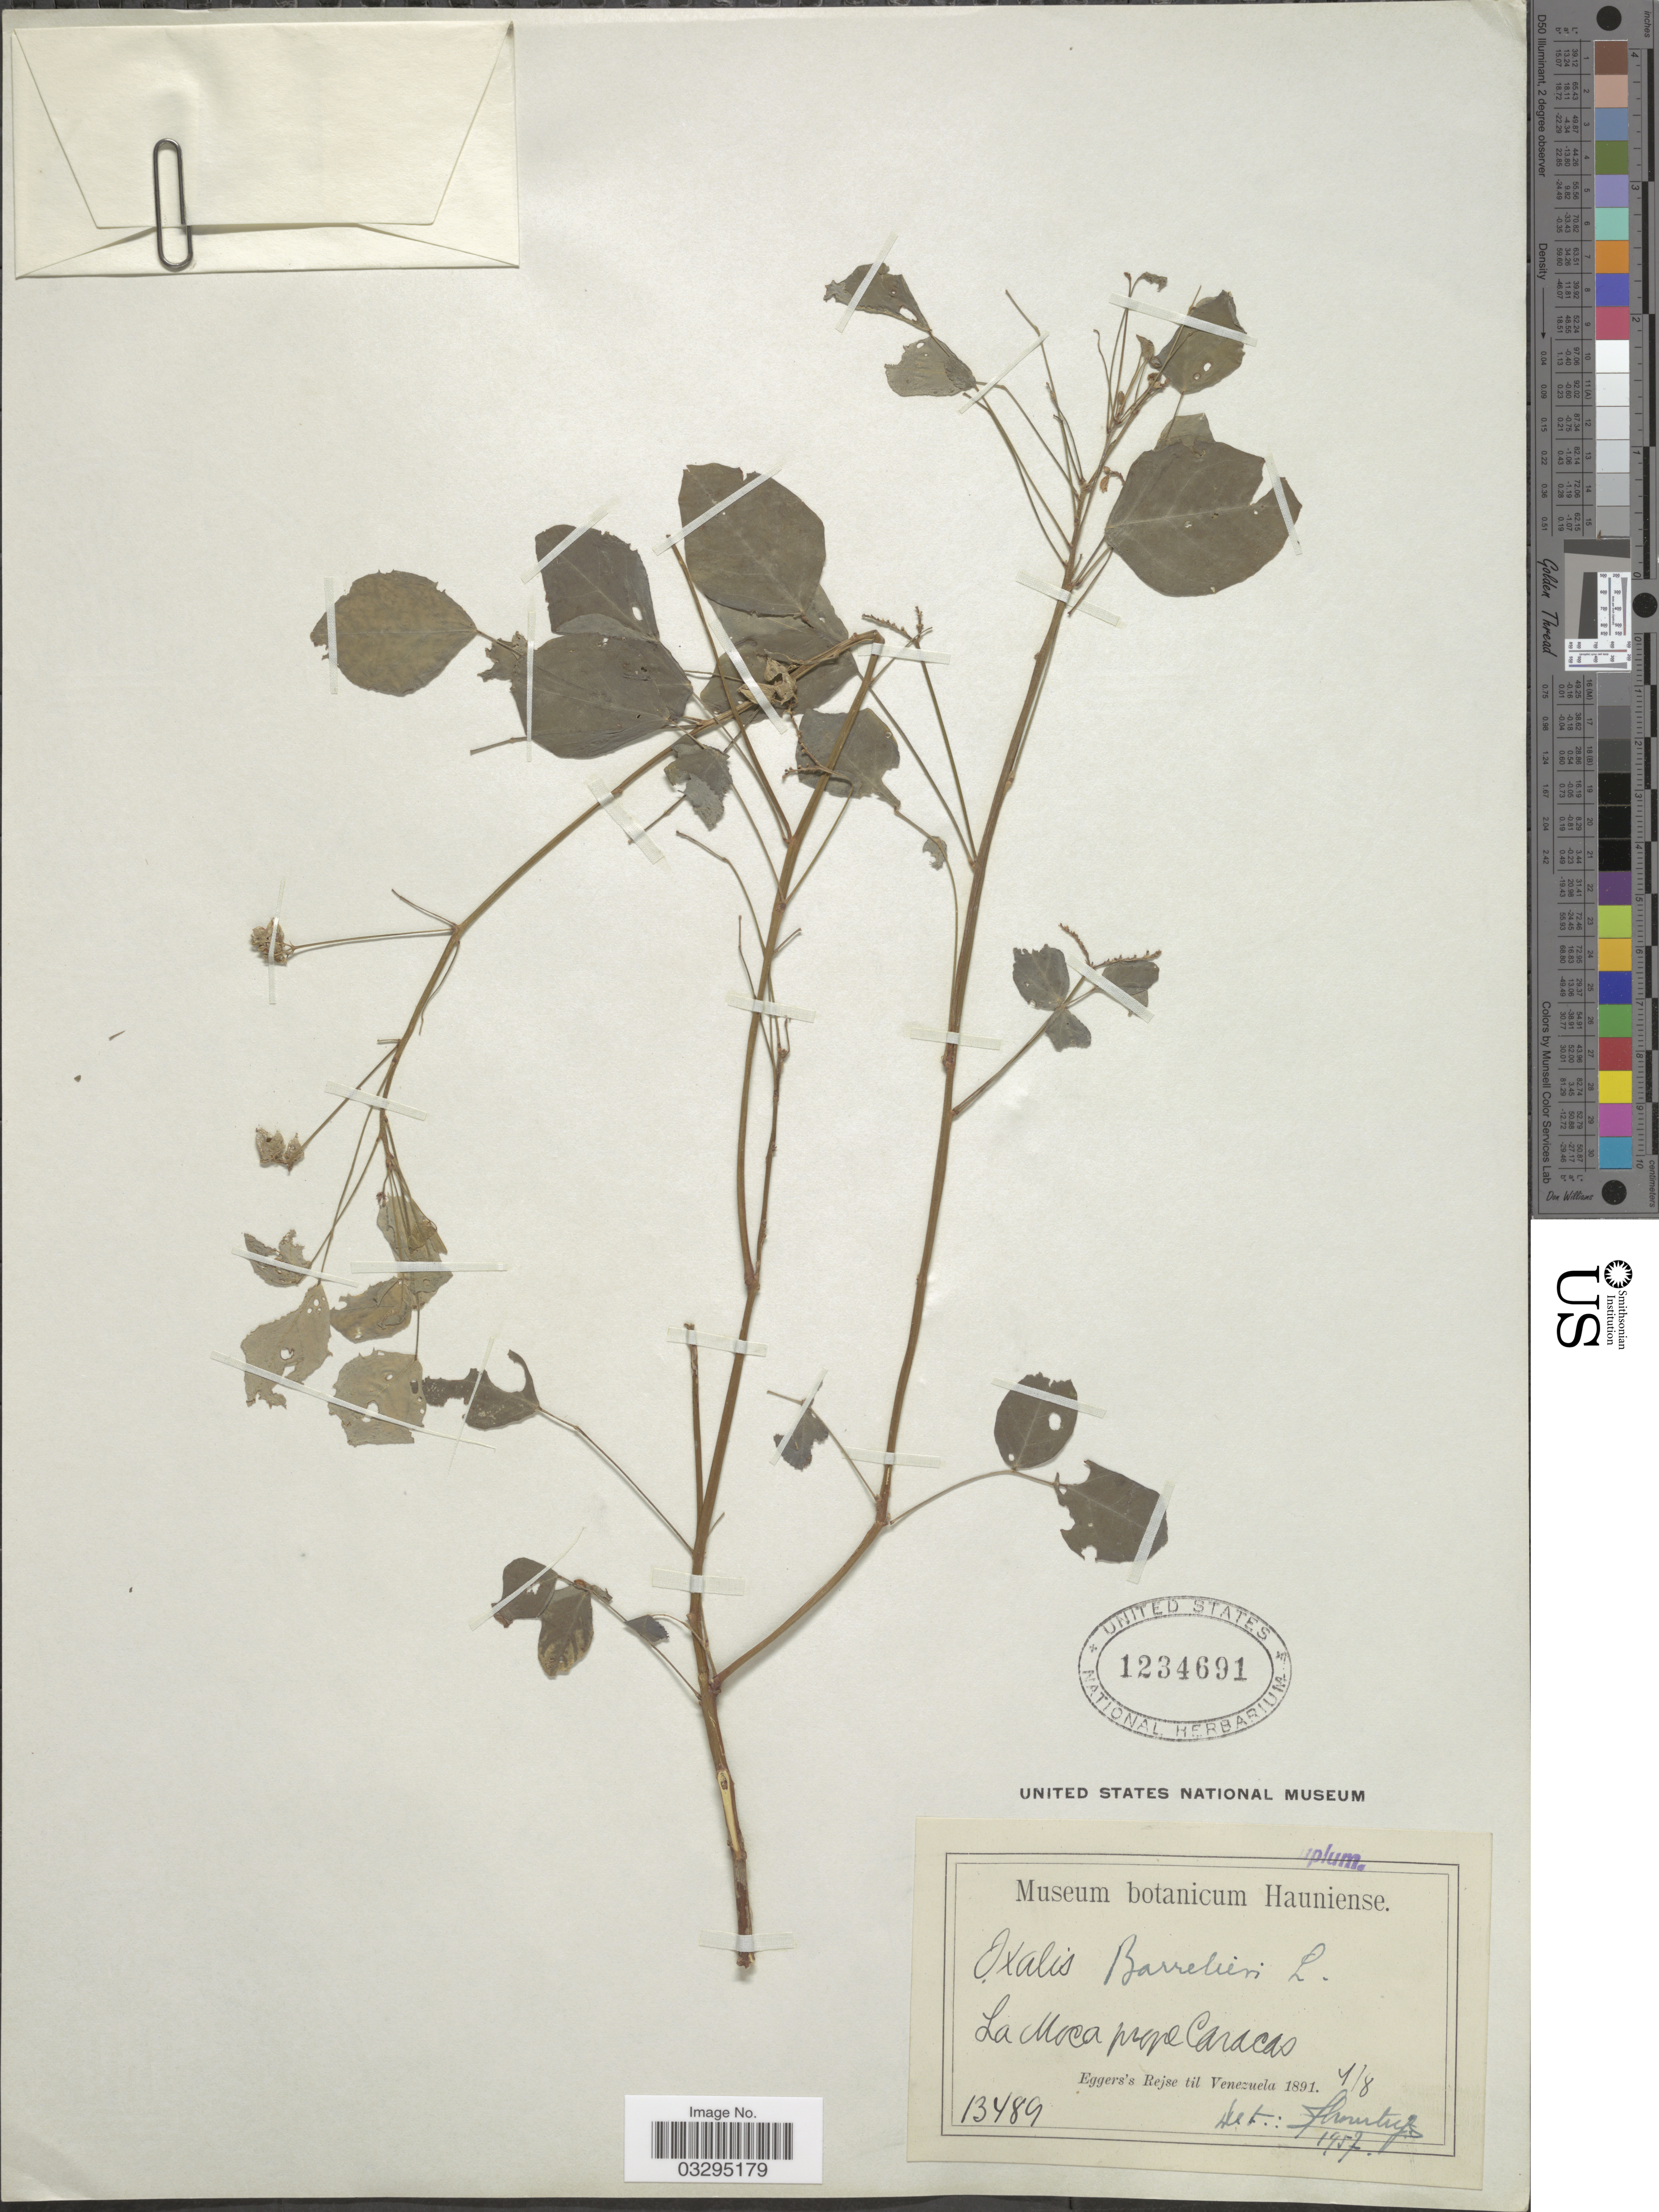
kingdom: Plantae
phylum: Tracheophyta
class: Magnoliopsida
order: Oxalidales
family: Oxalidaceae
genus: Oxalis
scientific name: Oxalis barrelieri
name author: L.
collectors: -. Eggers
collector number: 13489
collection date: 1891-08-04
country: Venezuela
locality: La Moca prope Caracas.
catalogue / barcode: US 1234691